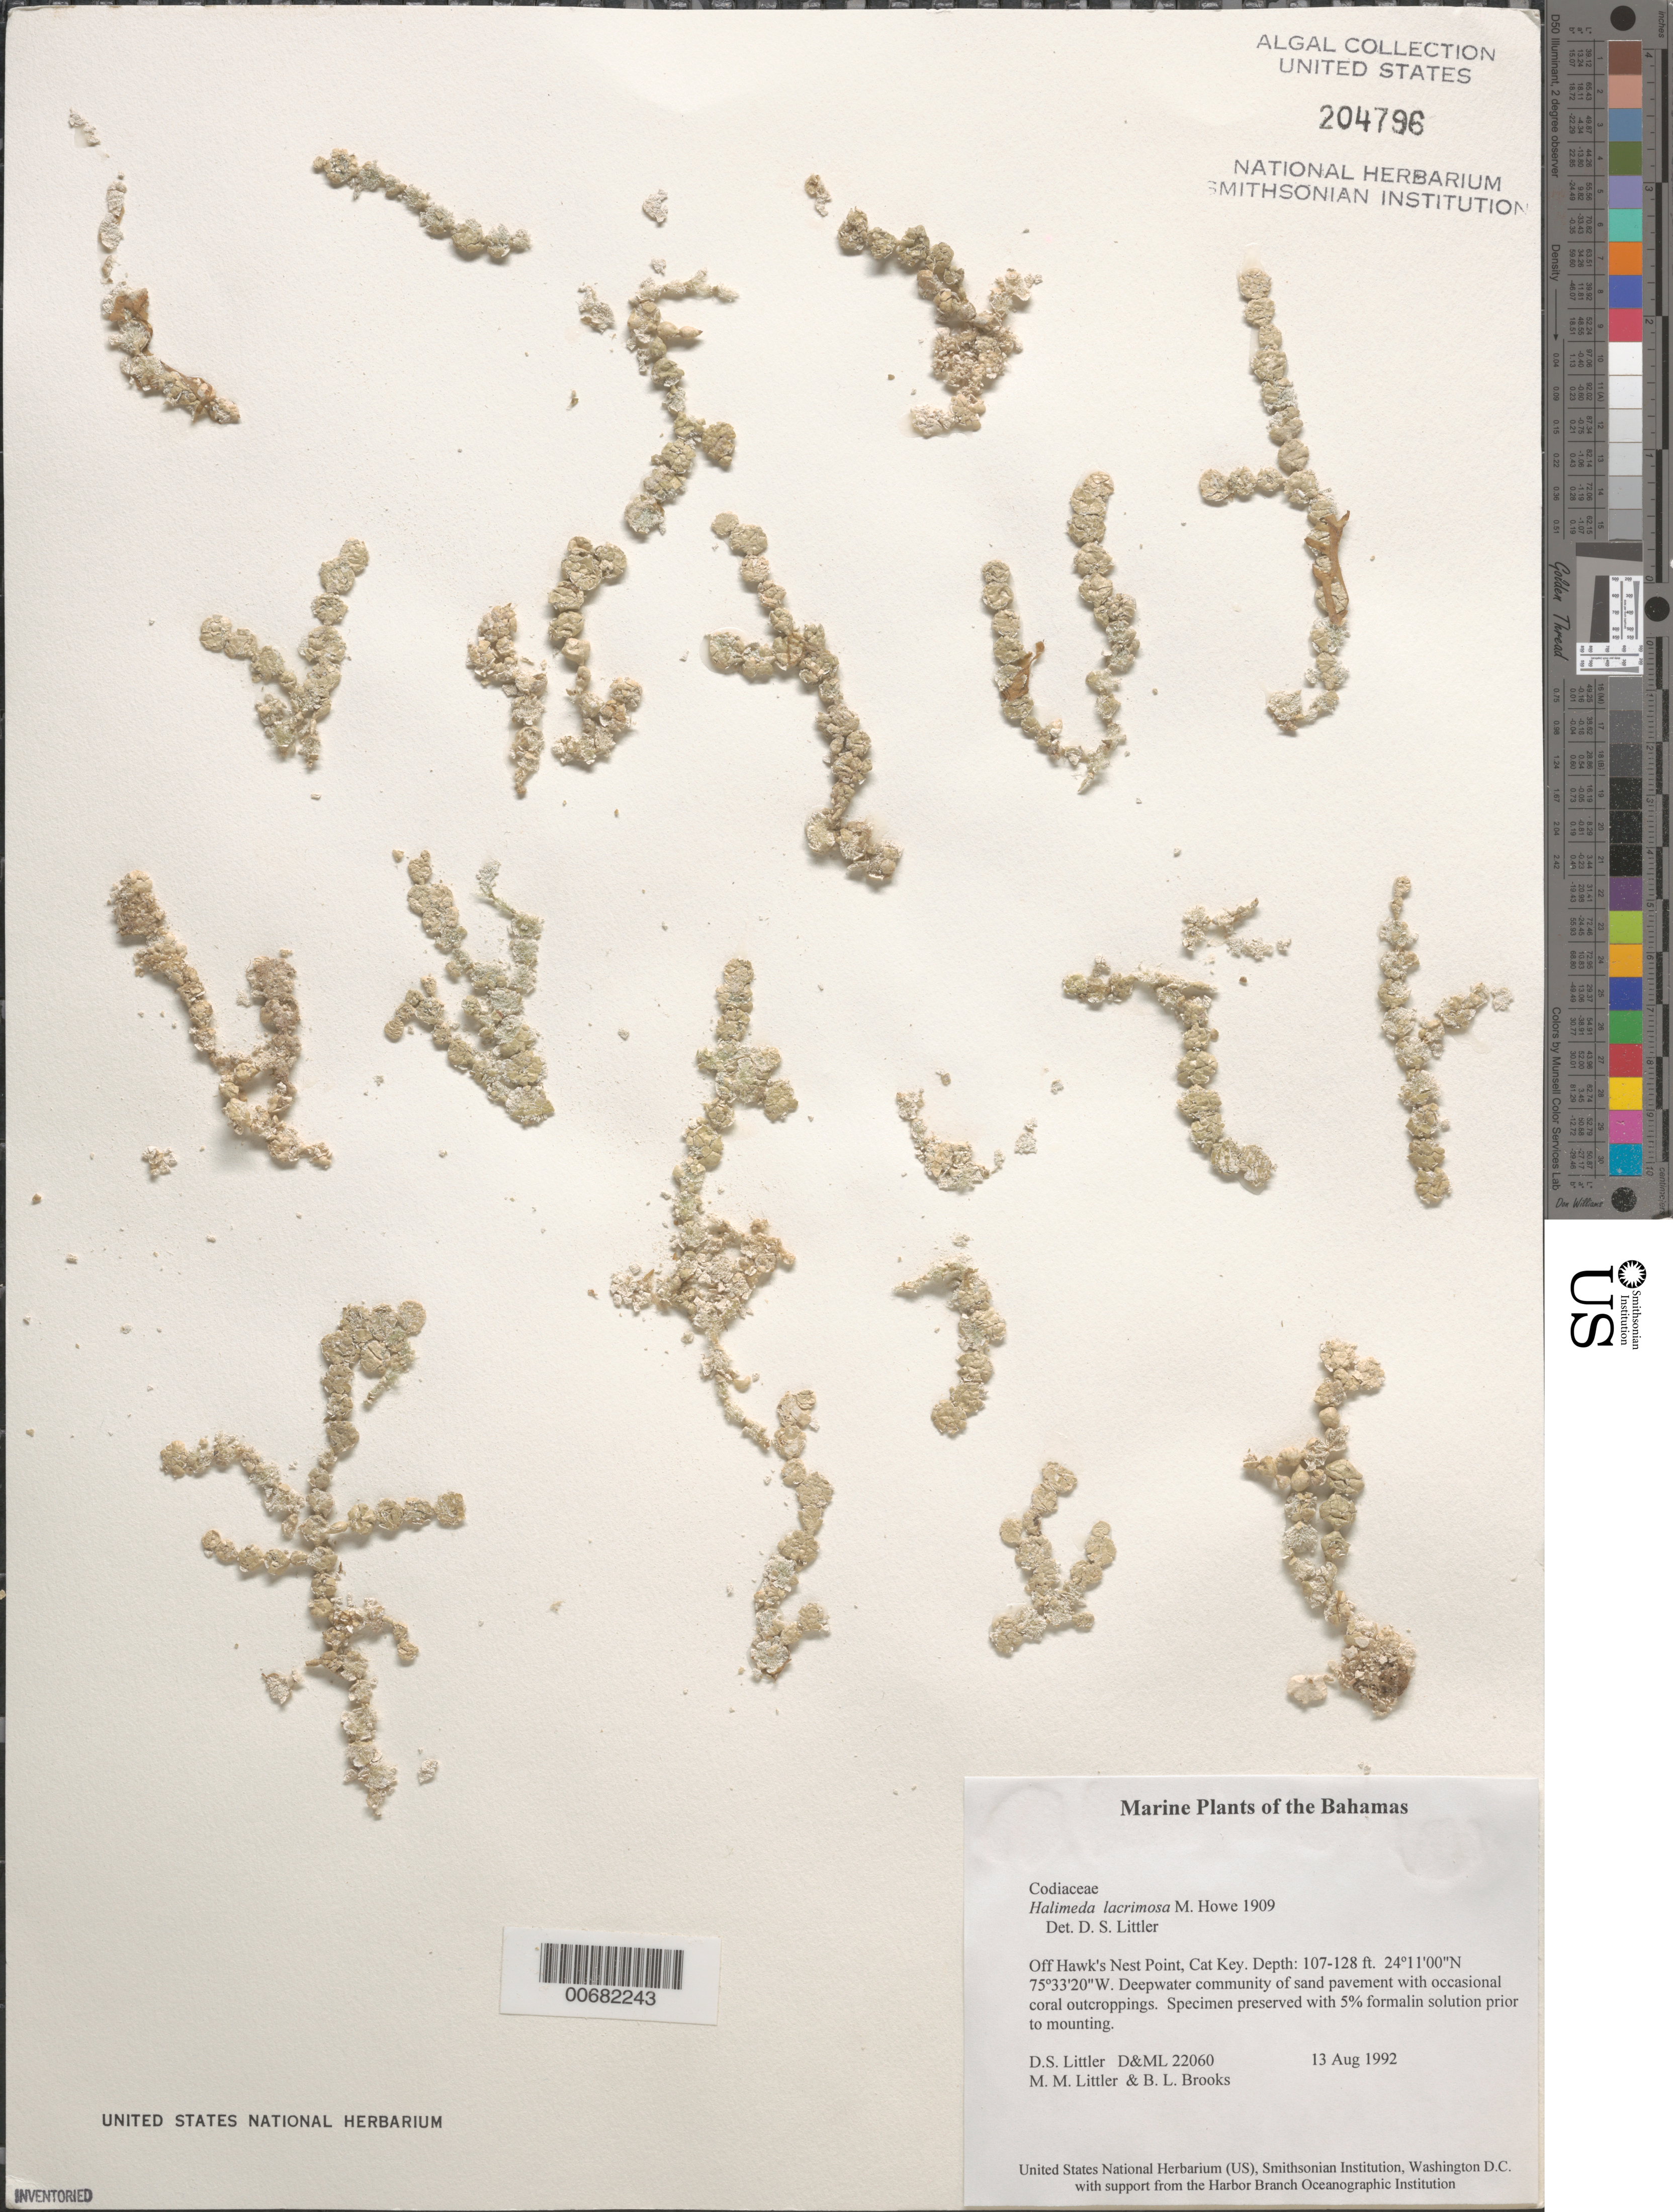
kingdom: Plantae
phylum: Chlorophyta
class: Ulvophyceae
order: Bryopsidales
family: Halimedaceae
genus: Halimeda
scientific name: Halimeda lacrimosa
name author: M. Howe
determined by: Littler, D. S.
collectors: D. S. Littler, M. M. Littler & B. Brooks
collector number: D&ML 22060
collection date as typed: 13 Aug 1992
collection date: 1992-08-13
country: Bahamas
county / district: Cat Island District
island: Cat Island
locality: Off Hawk's Nest Point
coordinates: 24 11' 00" N, 75 33' 20" W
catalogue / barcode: US 204796